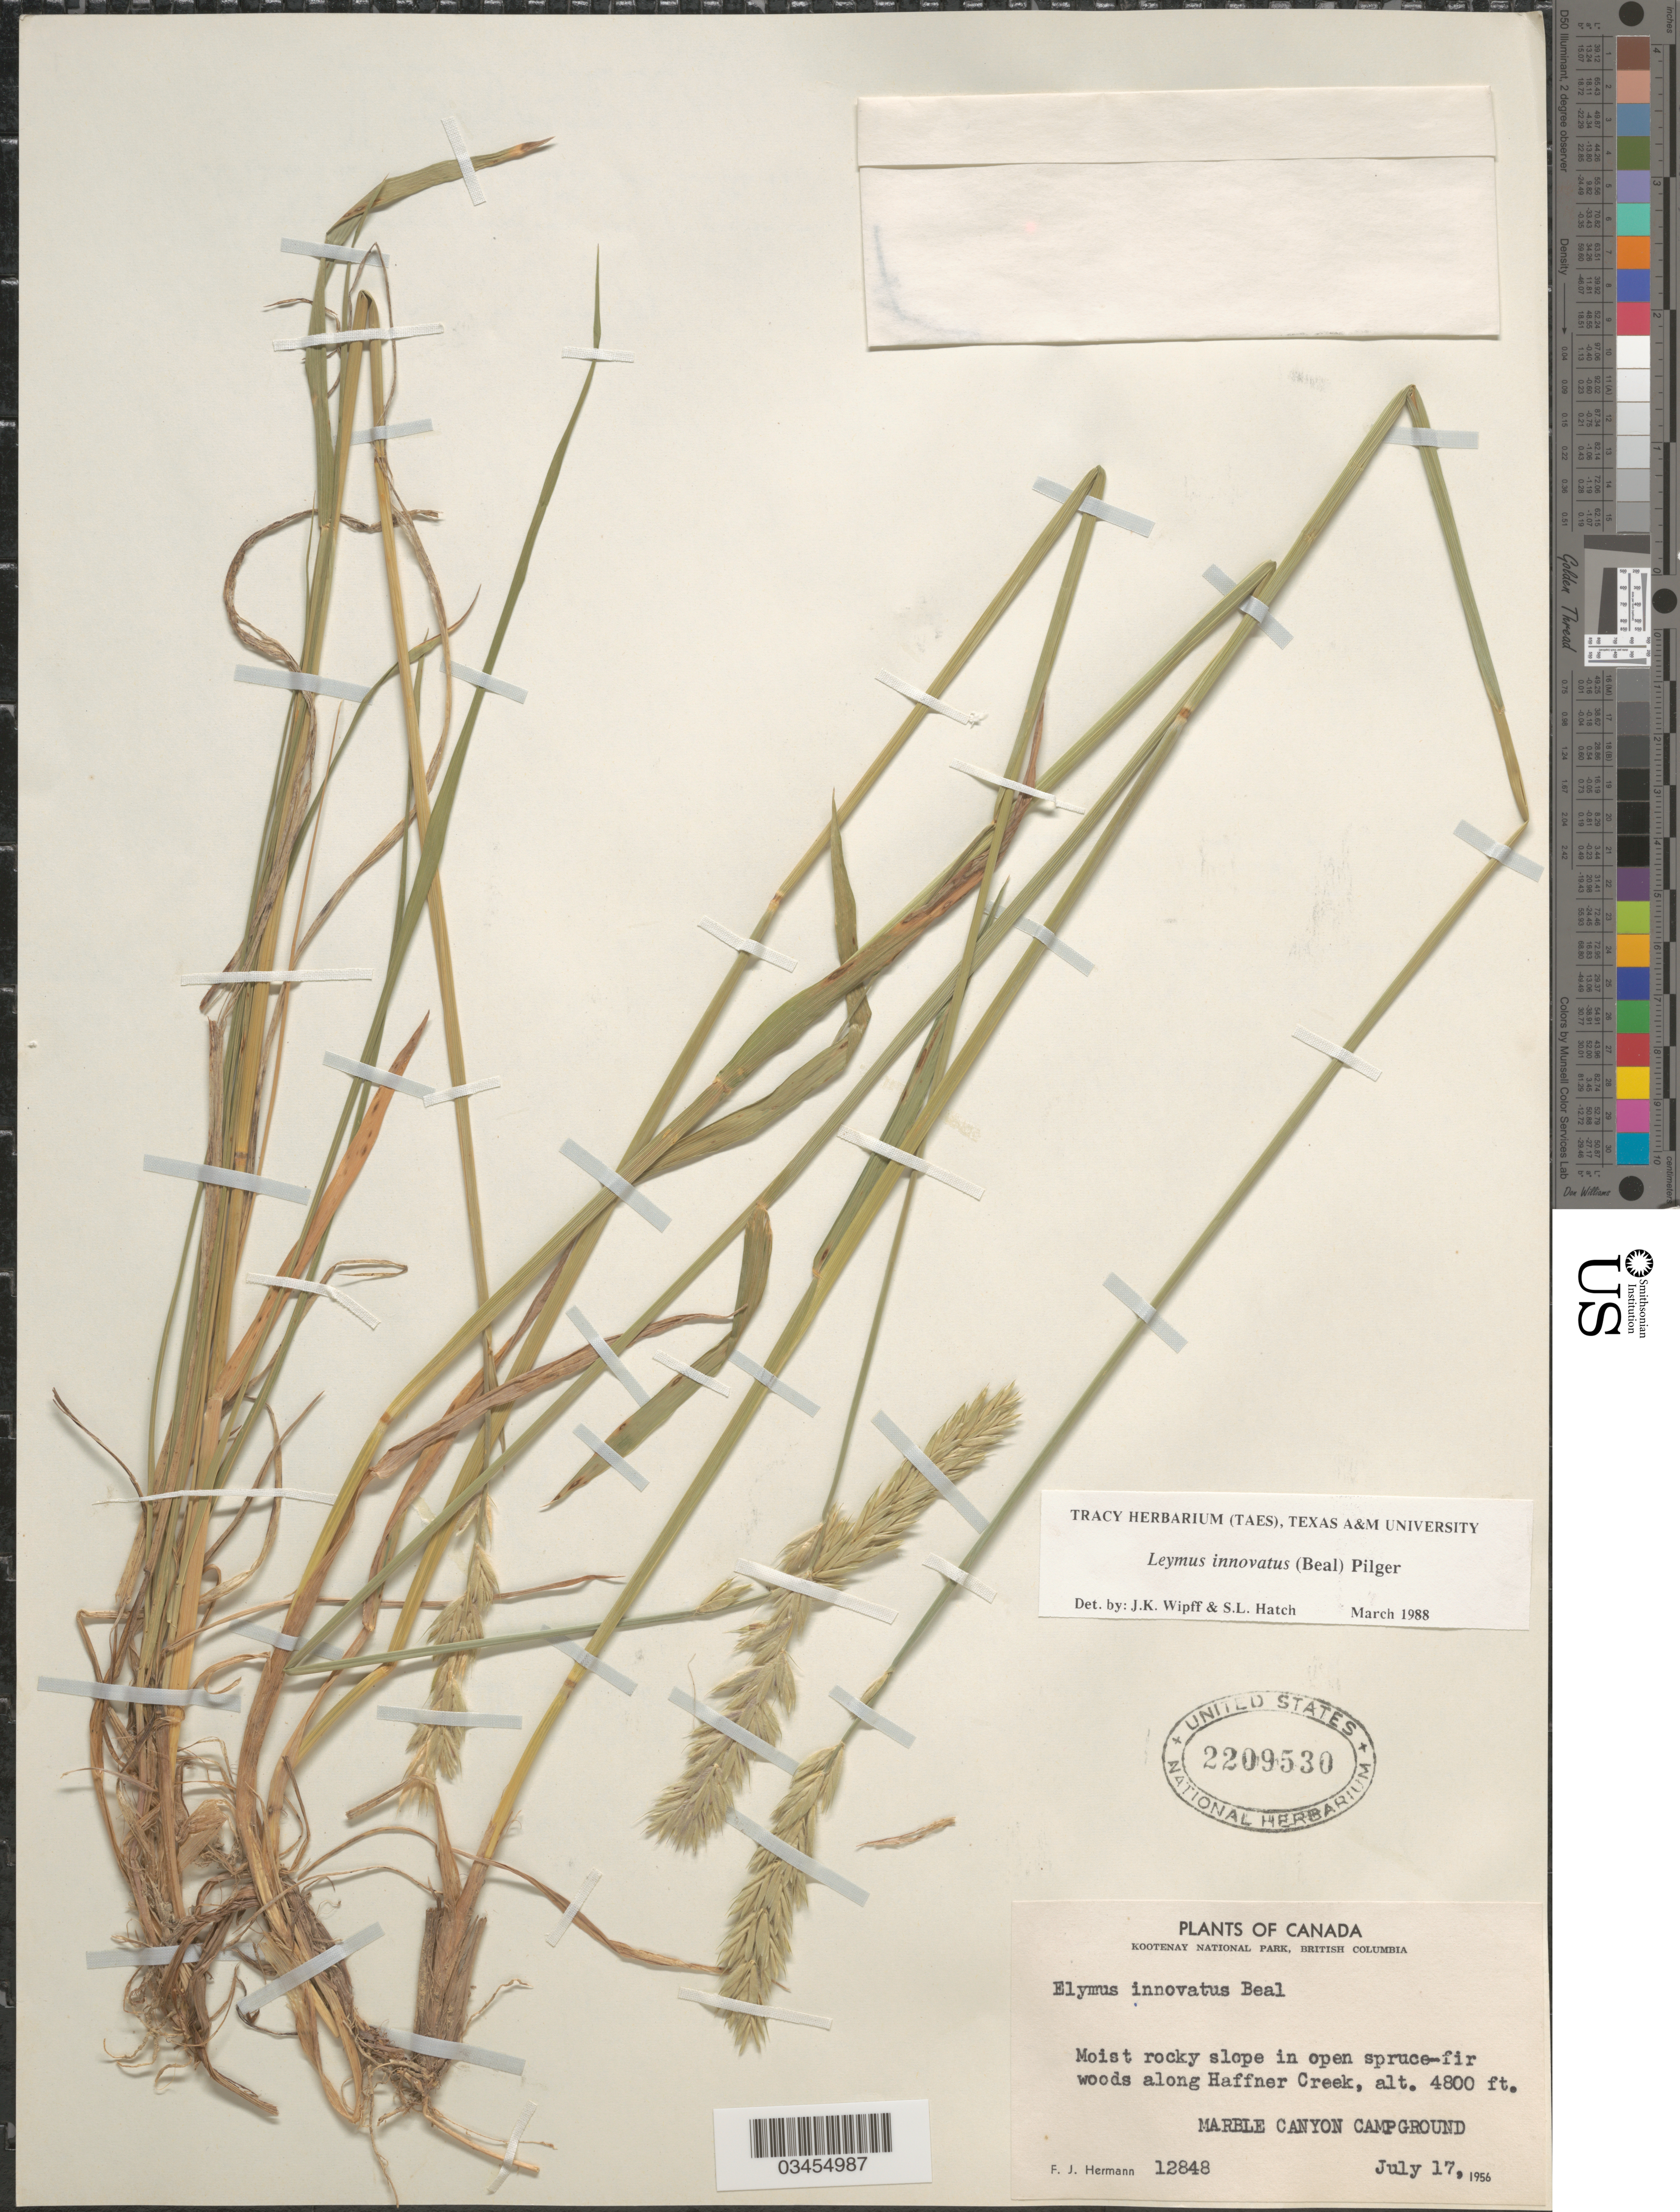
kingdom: Plantae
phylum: Tracheophyta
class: Liliopsida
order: Poales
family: Poaceae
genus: Leymus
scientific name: Leymus innovatus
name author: (W.J. Beal) Pilg.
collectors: F. J. Hermann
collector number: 12848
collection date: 1956-07-17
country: Canada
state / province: British Columbia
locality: Kootenay National Park. Moist rocky slope in open spruce-fir woods along Haffner Creek, Marble Canyon Campground.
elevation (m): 1463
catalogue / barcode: US 2209530